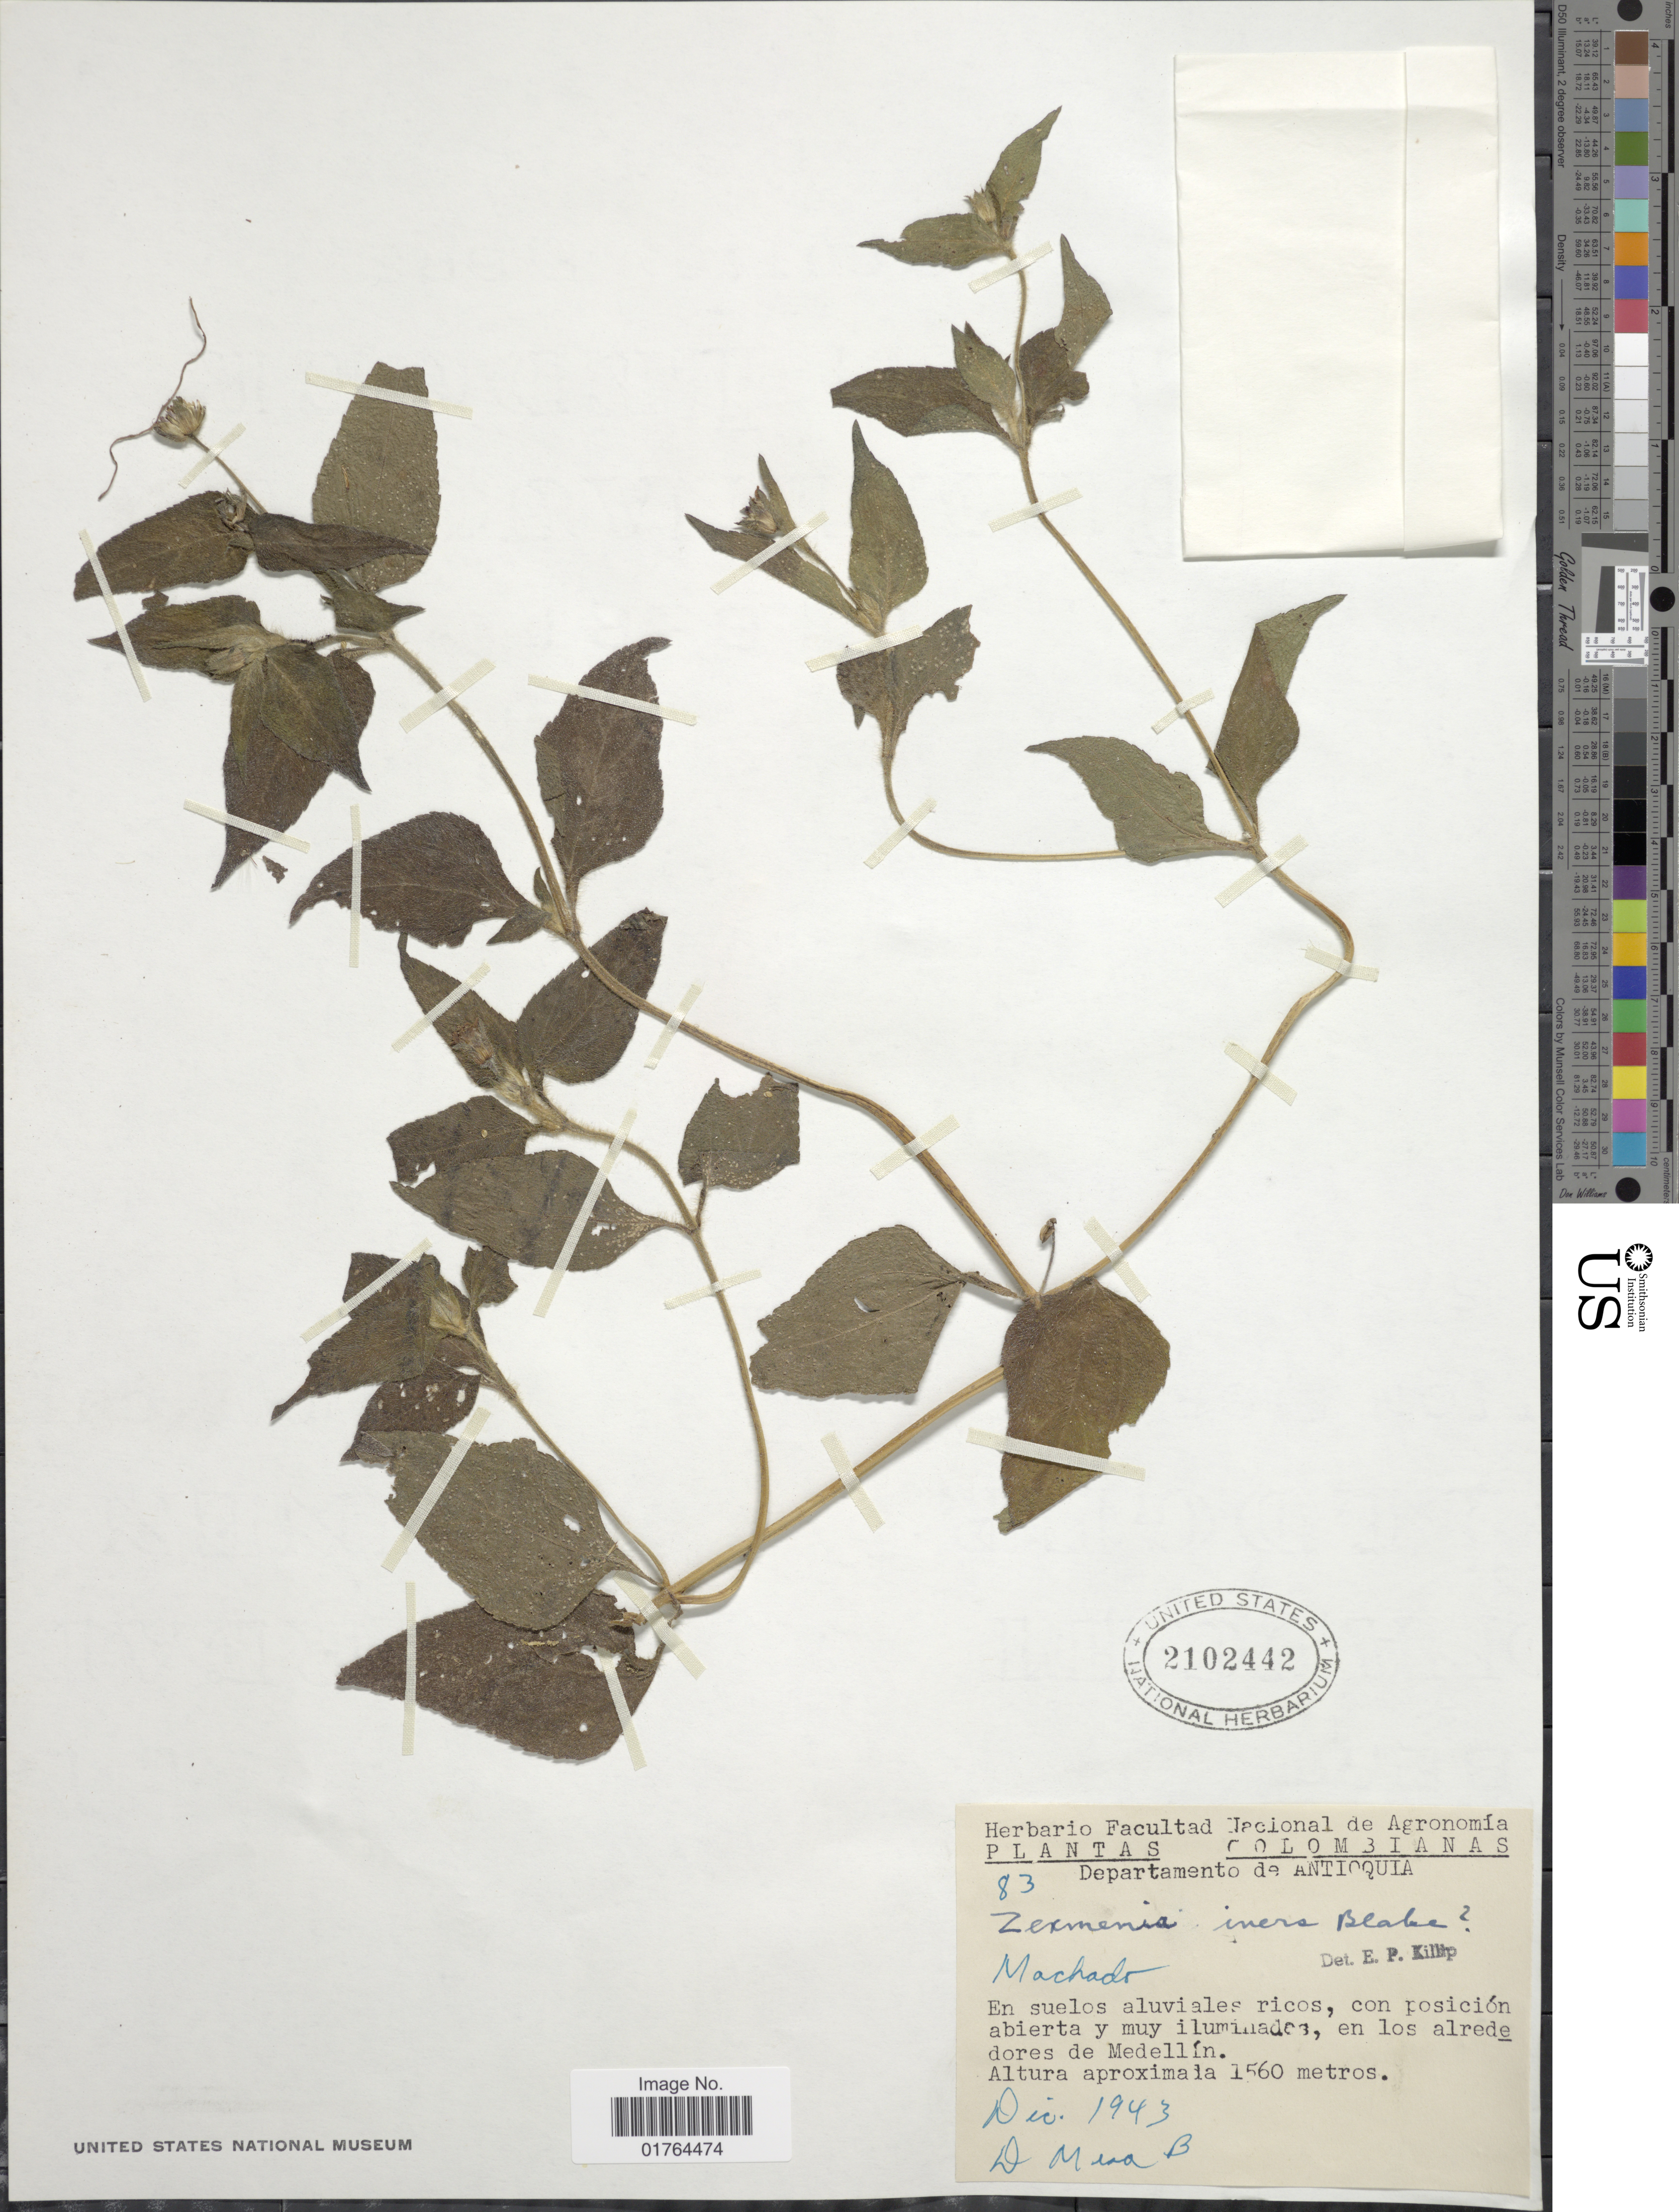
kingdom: Plantae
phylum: Tracheophyta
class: Magnoliopsida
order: Asterales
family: Asteraceae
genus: Wedelia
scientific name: Wedelia iners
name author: (S.F. Blake) Strother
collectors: D. Mesa Bernal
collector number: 83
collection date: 1943-12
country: Colombia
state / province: Antioquia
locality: En los alrededores de Medellin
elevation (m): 1560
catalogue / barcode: US 2102442